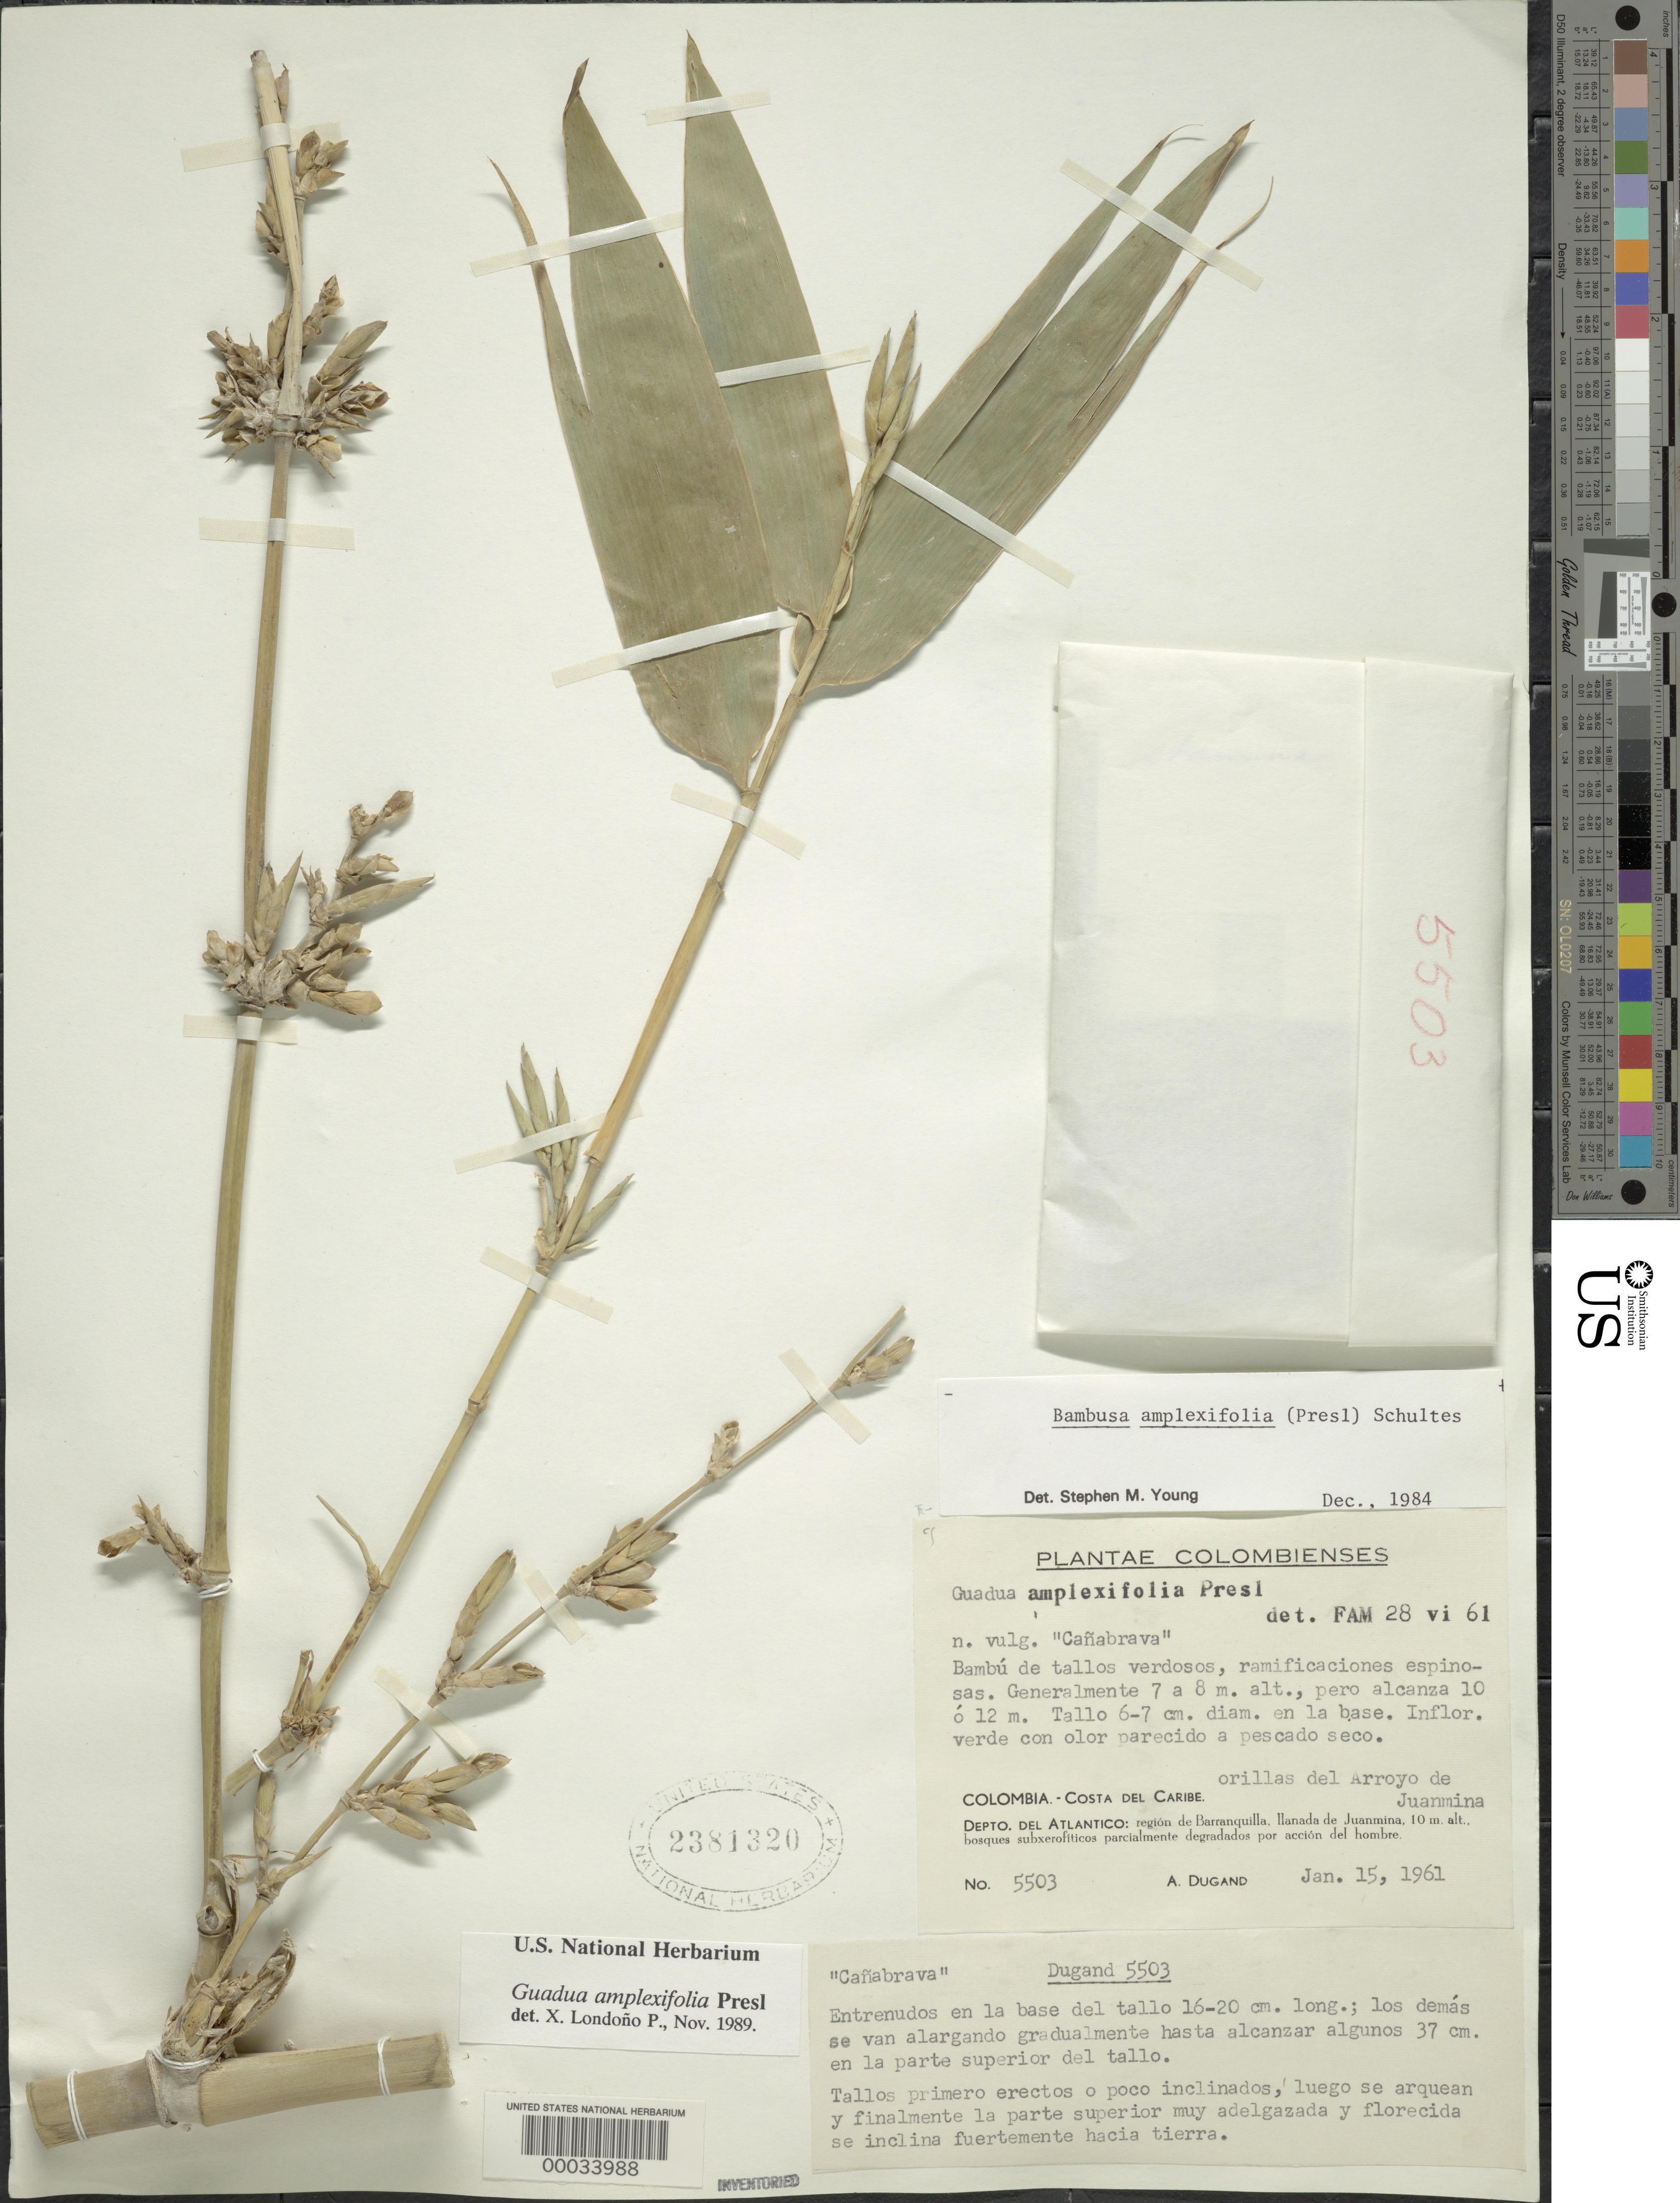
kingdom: Plantae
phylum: Tracheophyta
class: Liliopsida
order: Poales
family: Poaceae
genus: Guadua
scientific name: Guadua amplexifolia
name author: J. Presl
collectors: A. Dugand G.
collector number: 5503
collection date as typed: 15 Jan 1961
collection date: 1961-01-15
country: Colombia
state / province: Atlántico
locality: Barranquilla, Llanda de Juan Mina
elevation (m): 10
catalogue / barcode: US 2381320